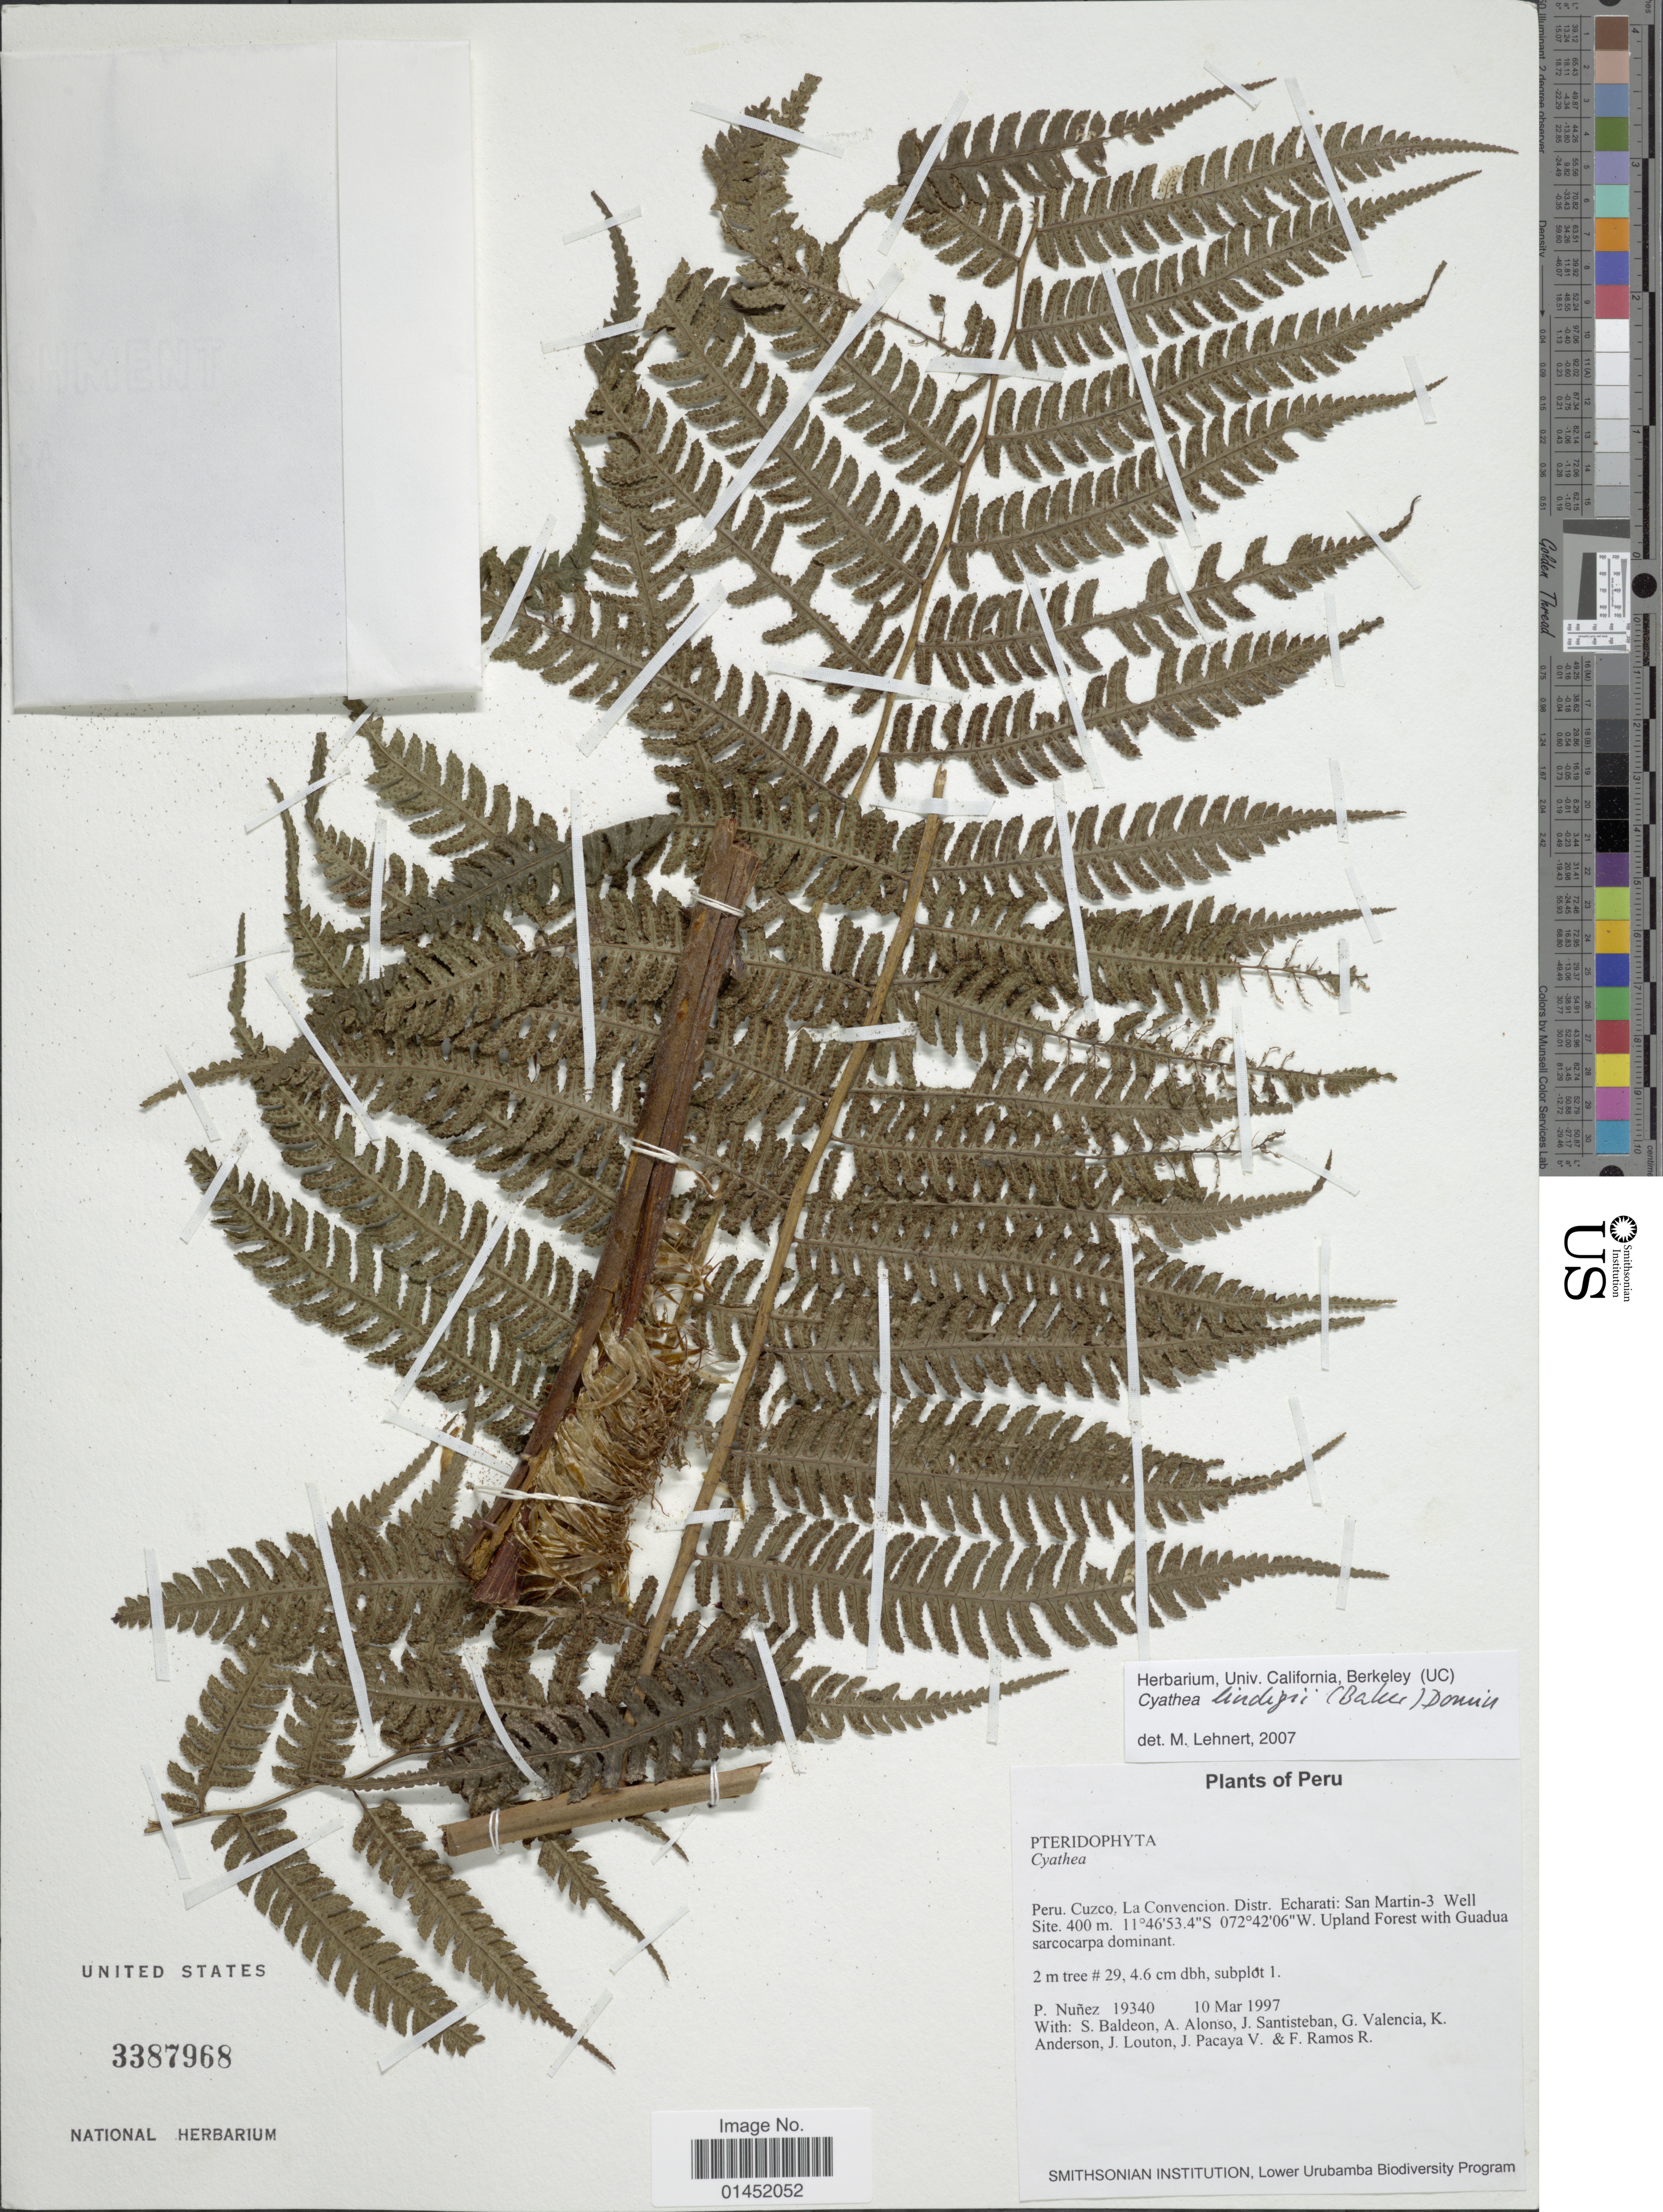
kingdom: Plantae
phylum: Tracheophyta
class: Polypodiopsida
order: Cyatheales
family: Cyatheaceae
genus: Cyathea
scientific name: Cyathea lindigii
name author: (Baker) Domin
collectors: P. Nuñez V., S. Baldeon, A. Alonso, J. Santisteban & et al.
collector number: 19340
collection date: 1997-03-10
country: Peru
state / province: Cusco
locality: La Convencion Distr. Echarati: San Martin-3 Well Site. Upland Forest with Guadua sarcocarpa dominant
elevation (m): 400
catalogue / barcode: US 3387968